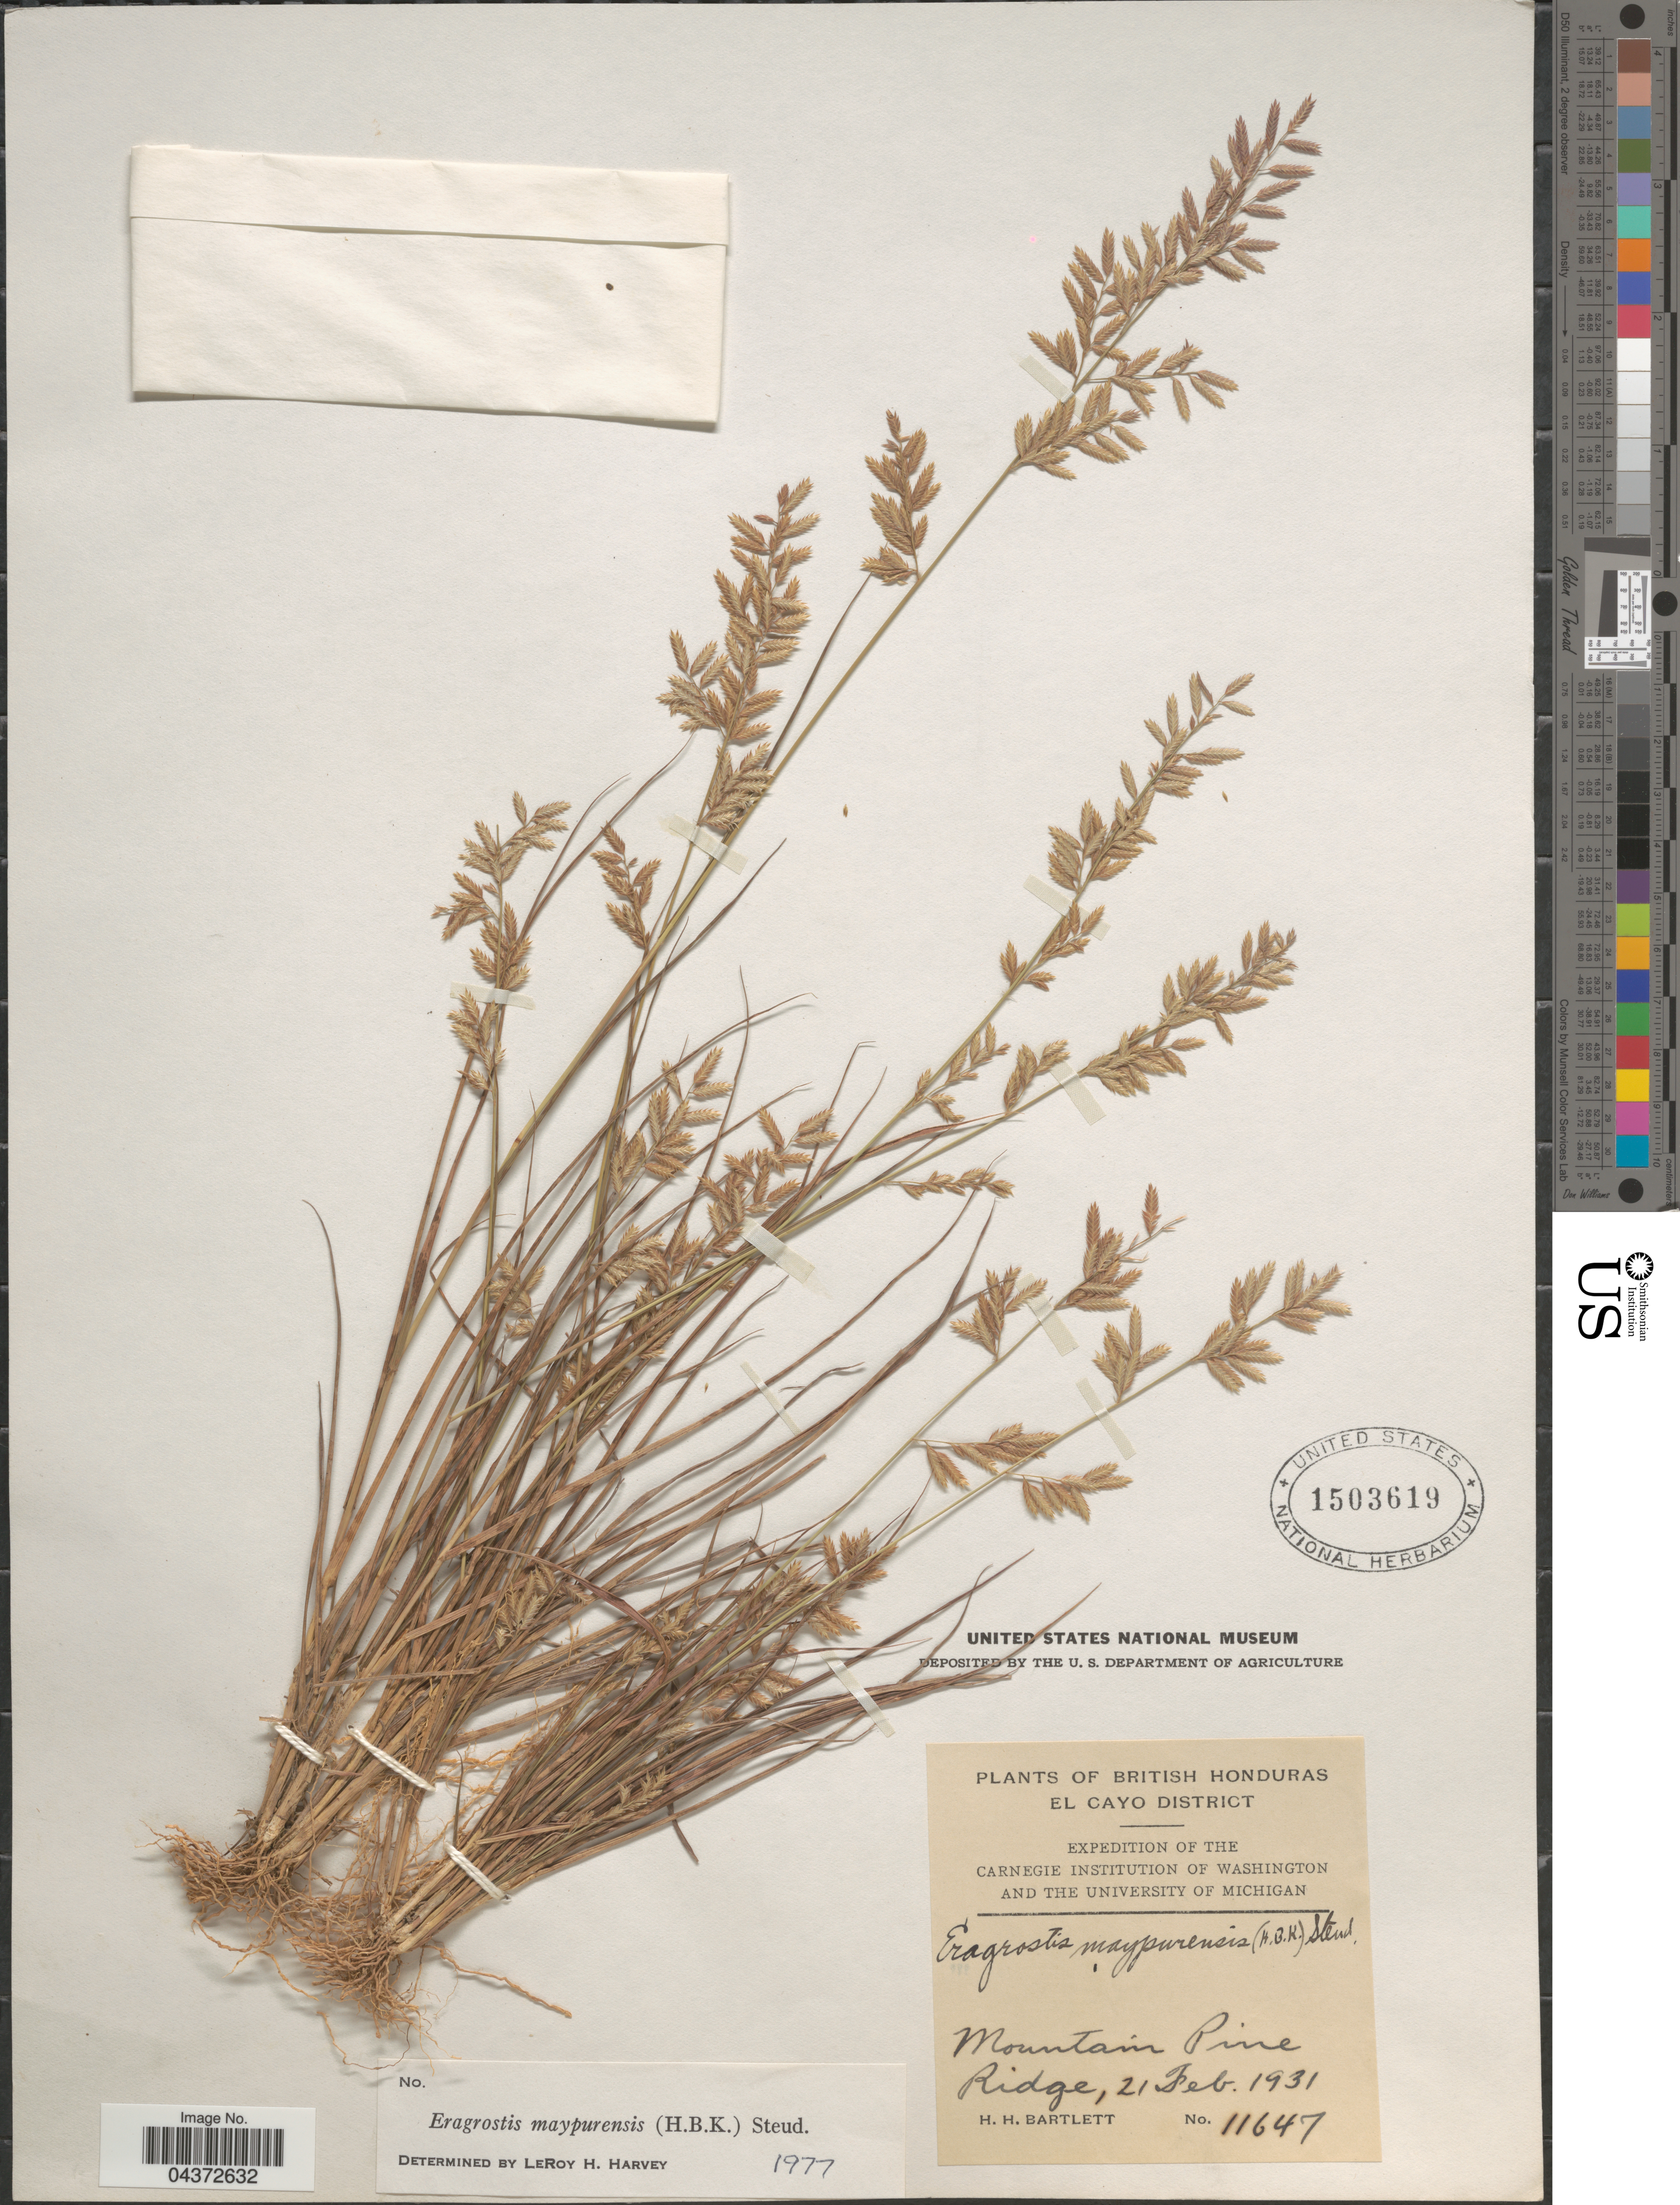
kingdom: Plantae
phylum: Tracheophyta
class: Liliopsida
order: Poales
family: Poaceae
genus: Eragrostis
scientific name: Eragrostis maypurensis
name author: (Kunth) Steud.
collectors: H. H. Bartlett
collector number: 11647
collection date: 1931-02-21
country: Belize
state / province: Cayo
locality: British Honduras. El Cayo District. Expedition of the Carnegie Institution of Washington and the University of Michigan. Mountain Pine Ridge.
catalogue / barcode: US 1503619